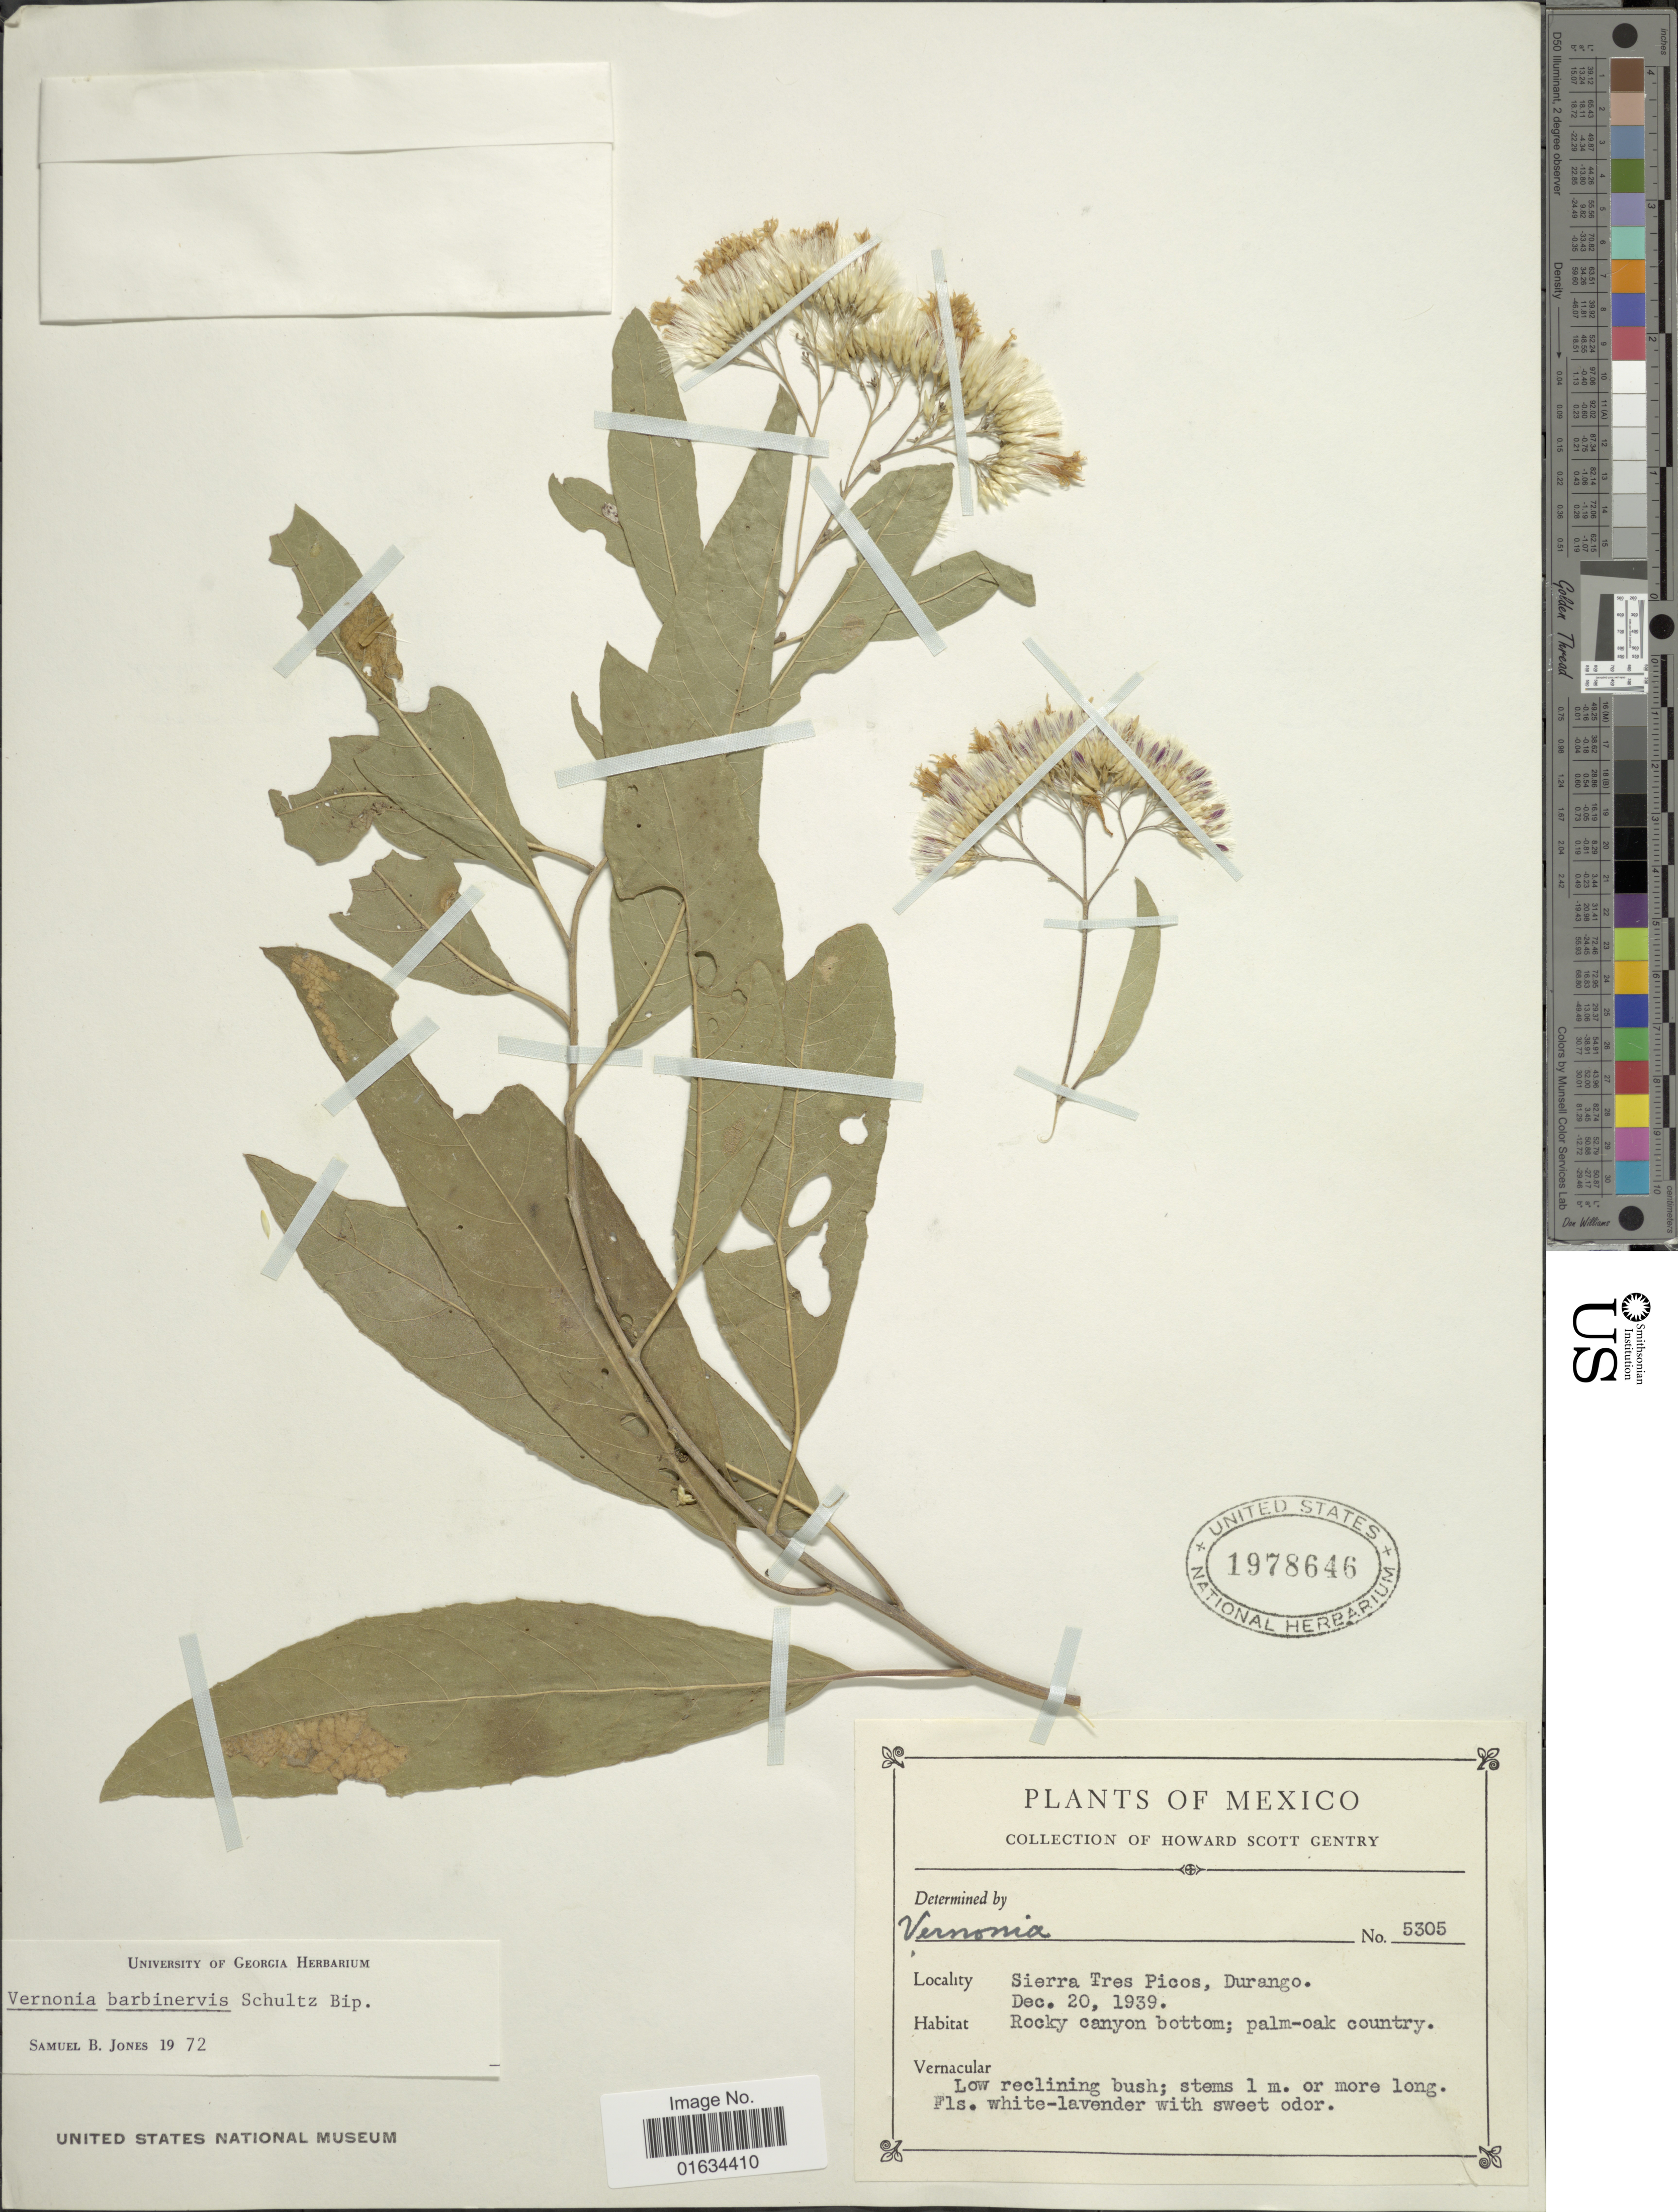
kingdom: Plantae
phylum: Tracheophyta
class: Magnoliopsida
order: Asterales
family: Asteraceae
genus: Eremosis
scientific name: Eremosis barbinervis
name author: (Sch. Bip.) Gleason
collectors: H. S. Gentry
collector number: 5305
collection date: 1939-12-20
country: Mexico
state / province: Durango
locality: Sierra Tres Picos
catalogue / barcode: US 1978646